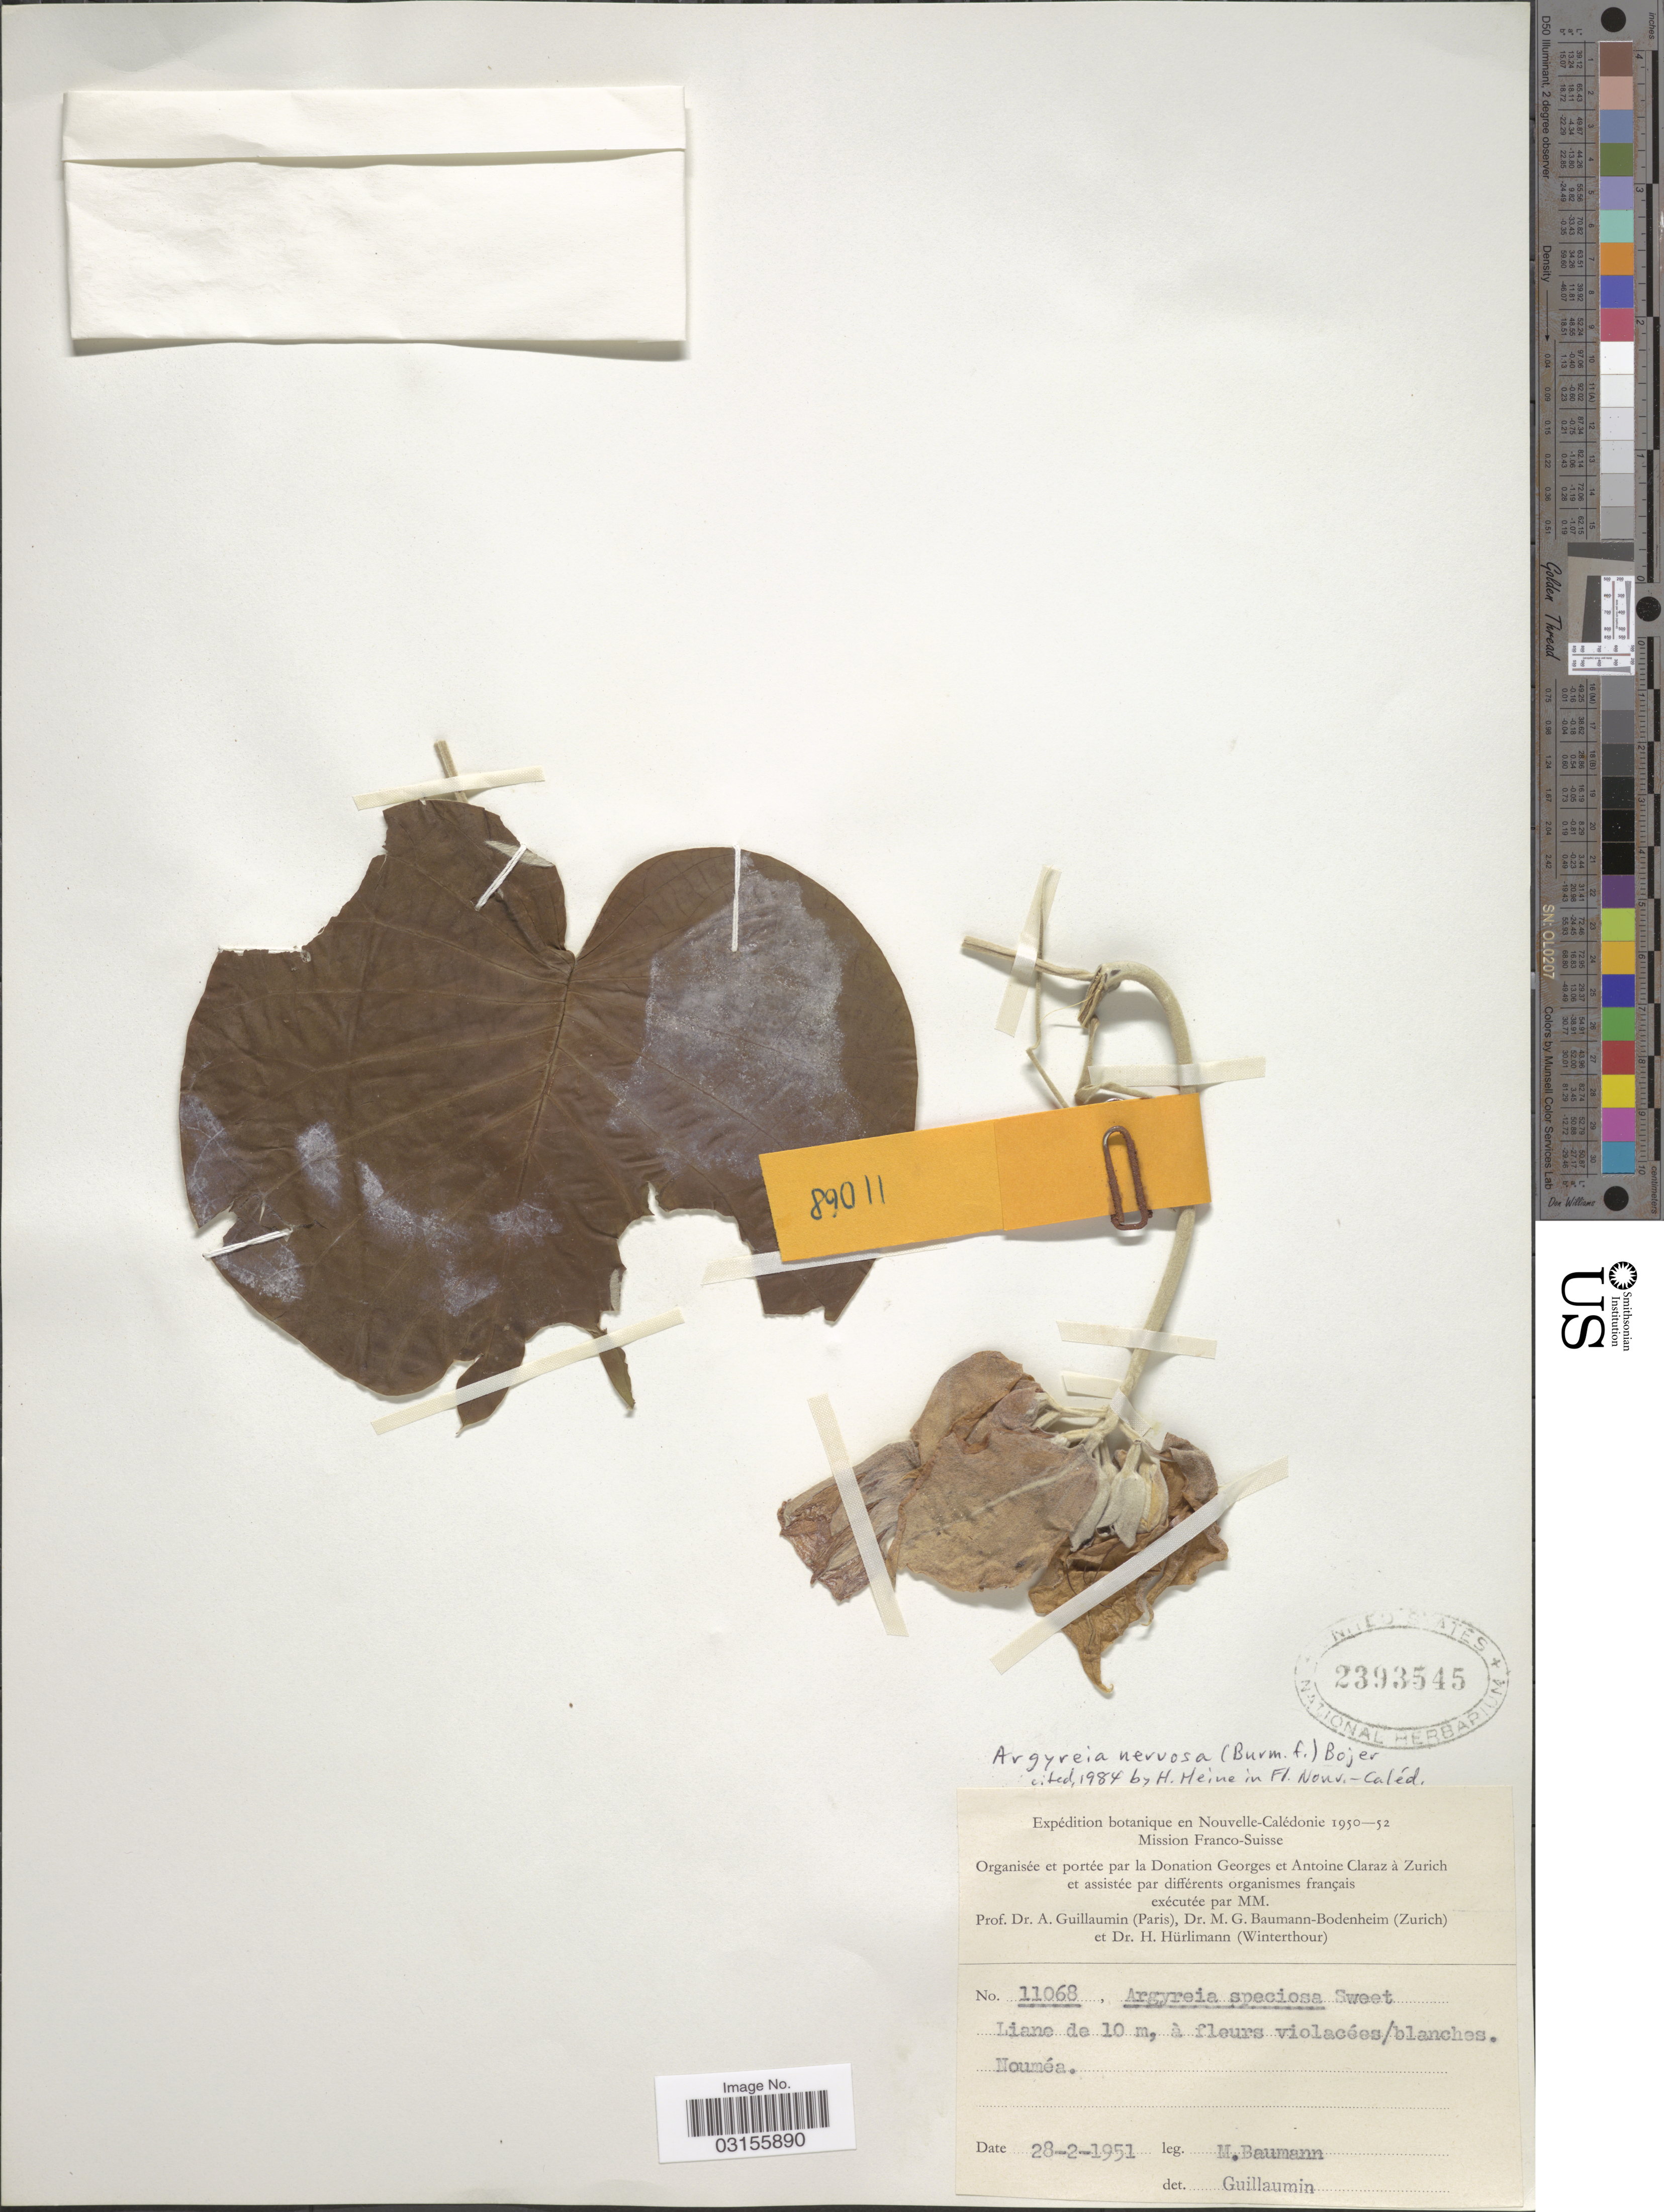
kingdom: Plantae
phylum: Tracheophyta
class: Magnoliopsida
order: Solanales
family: Convolvulaceae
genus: Argyreia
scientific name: Argyreia nervosa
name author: (Burm. f.) Bojer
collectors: M. Baumann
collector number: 11068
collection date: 1951-02-28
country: New Caledonia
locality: Nouméa.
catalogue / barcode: US 2393545